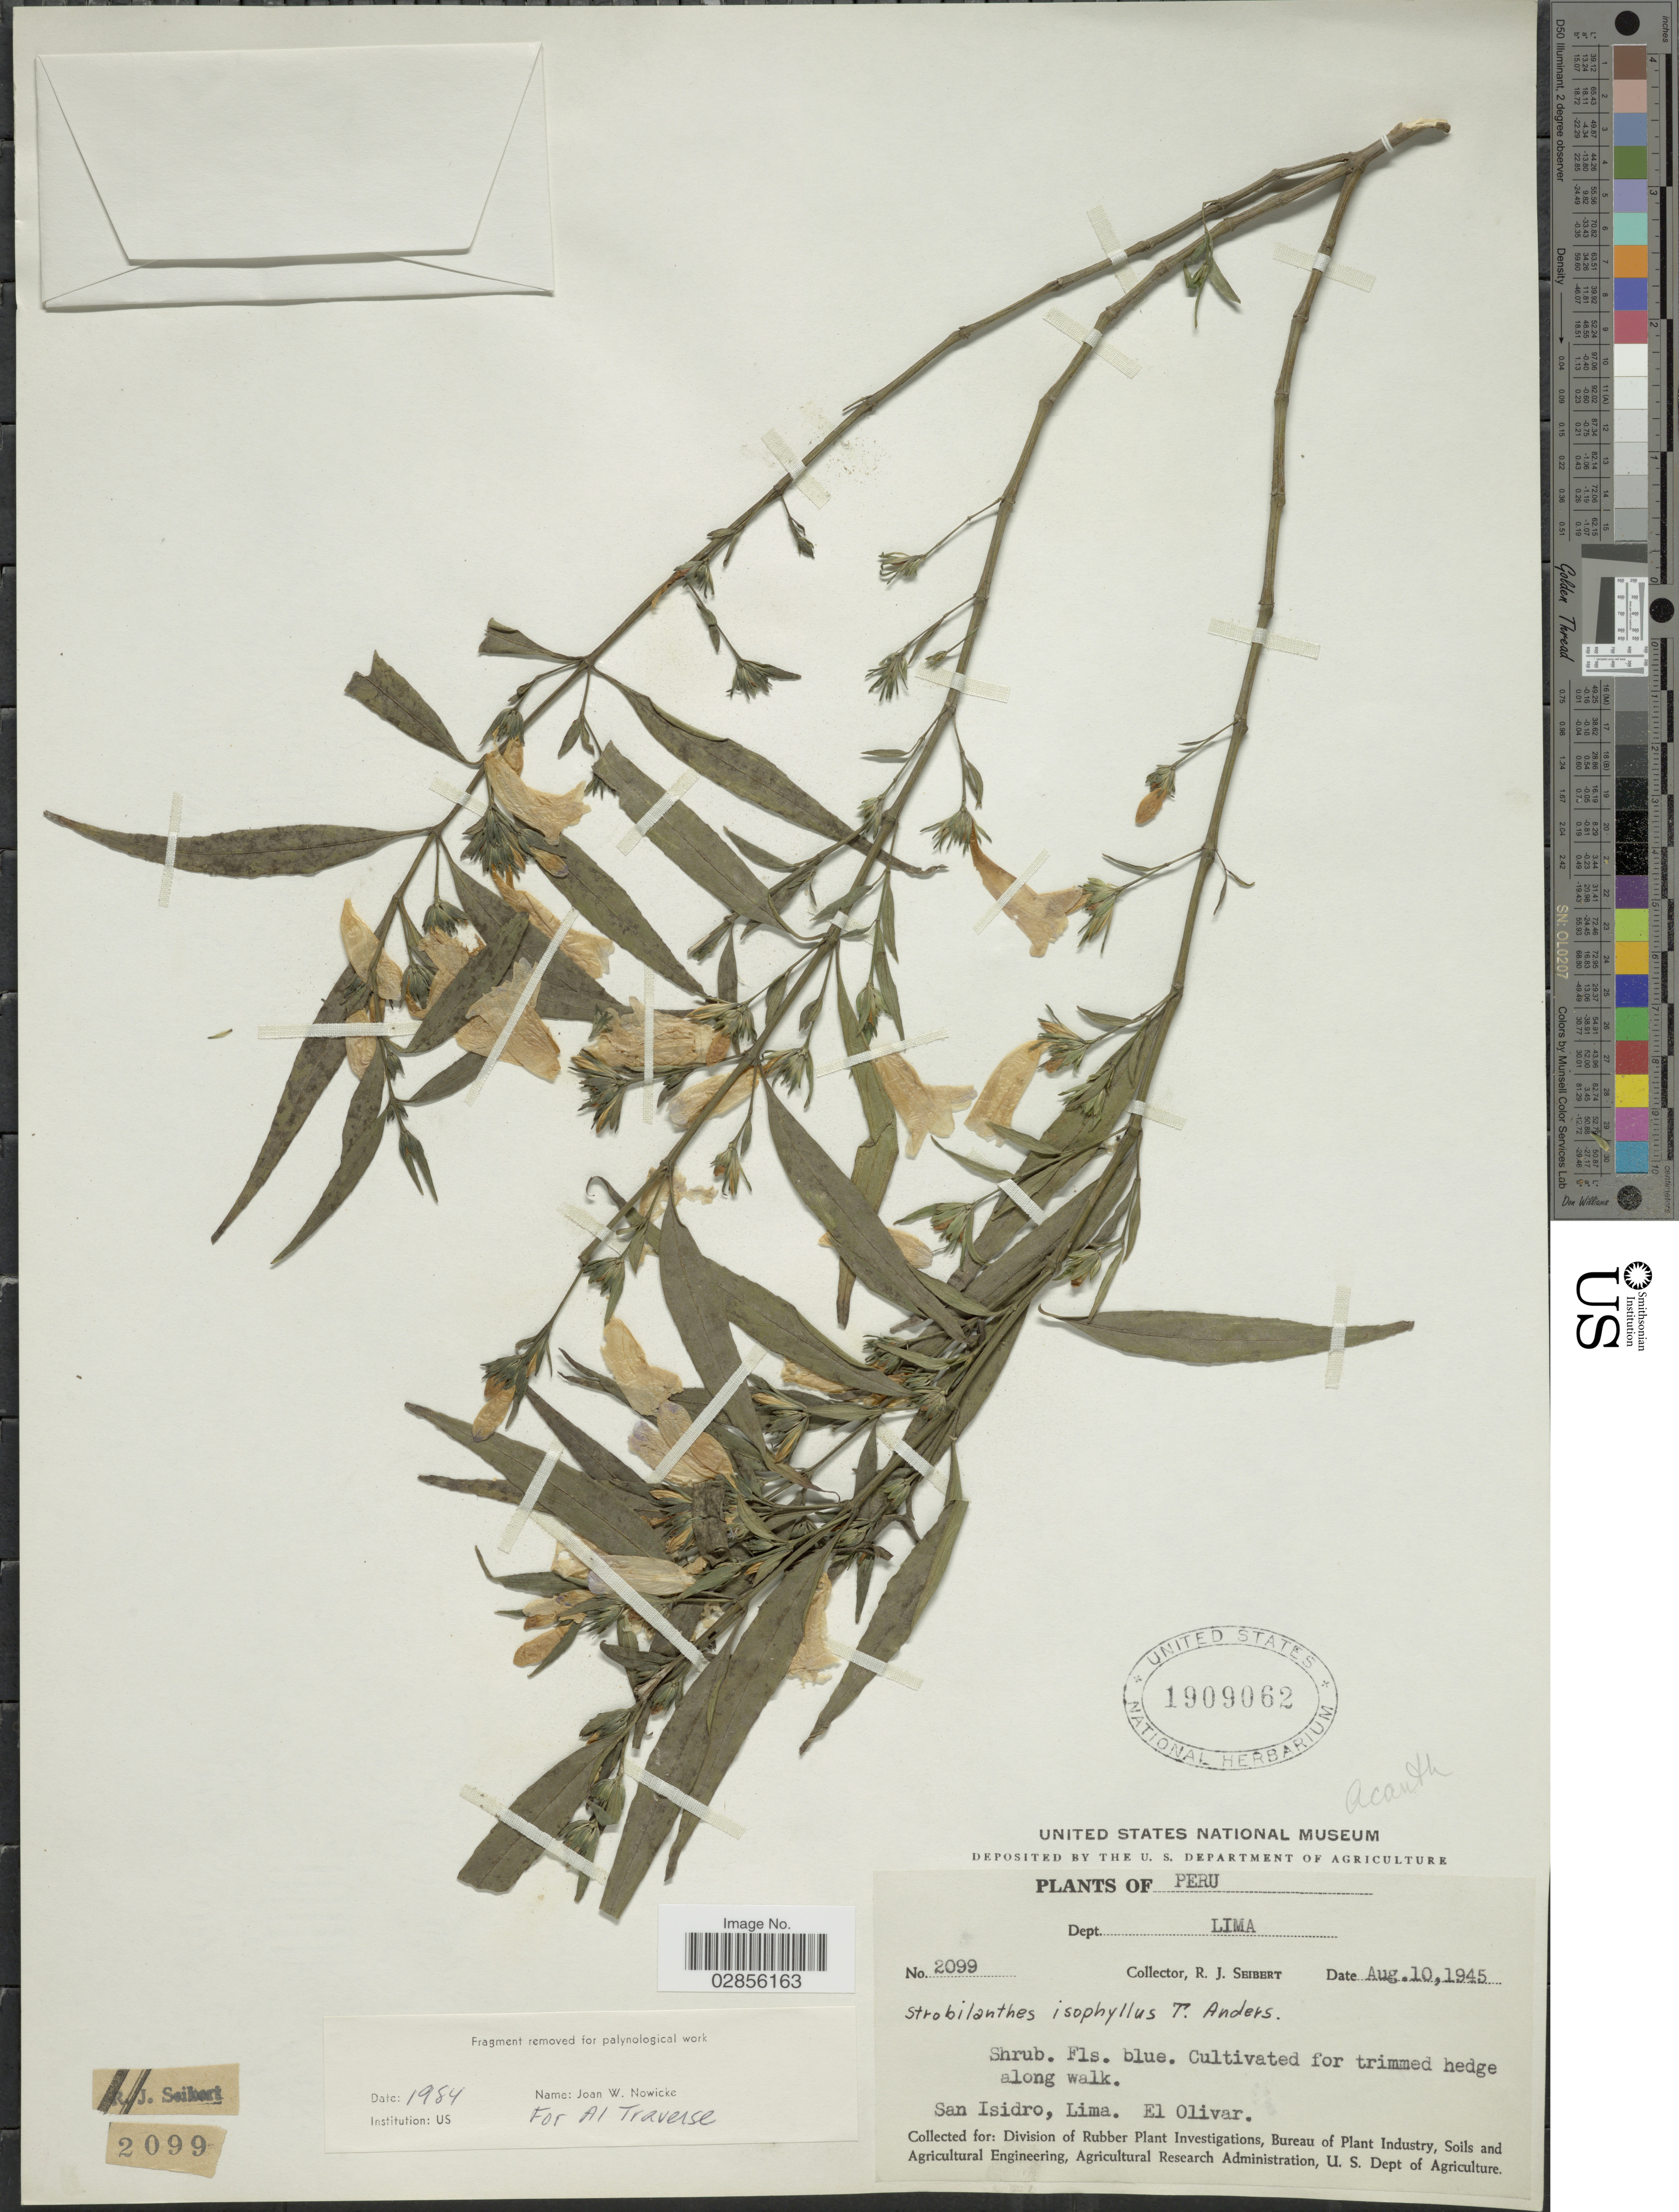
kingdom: Plantae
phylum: Tracheophyta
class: Magnoliopsida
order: Lamiales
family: Acanthaceae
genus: Strobilanthes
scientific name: Strobilanthes isophyllus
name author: (Nees) T. Anderson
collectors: R. J. Seibert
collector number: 2099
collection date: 1945-08-10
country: Peru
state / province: Lima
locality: Dept. Lima, along walk, San Isidro, Lima. El Olivar.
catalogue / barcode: US 1909062